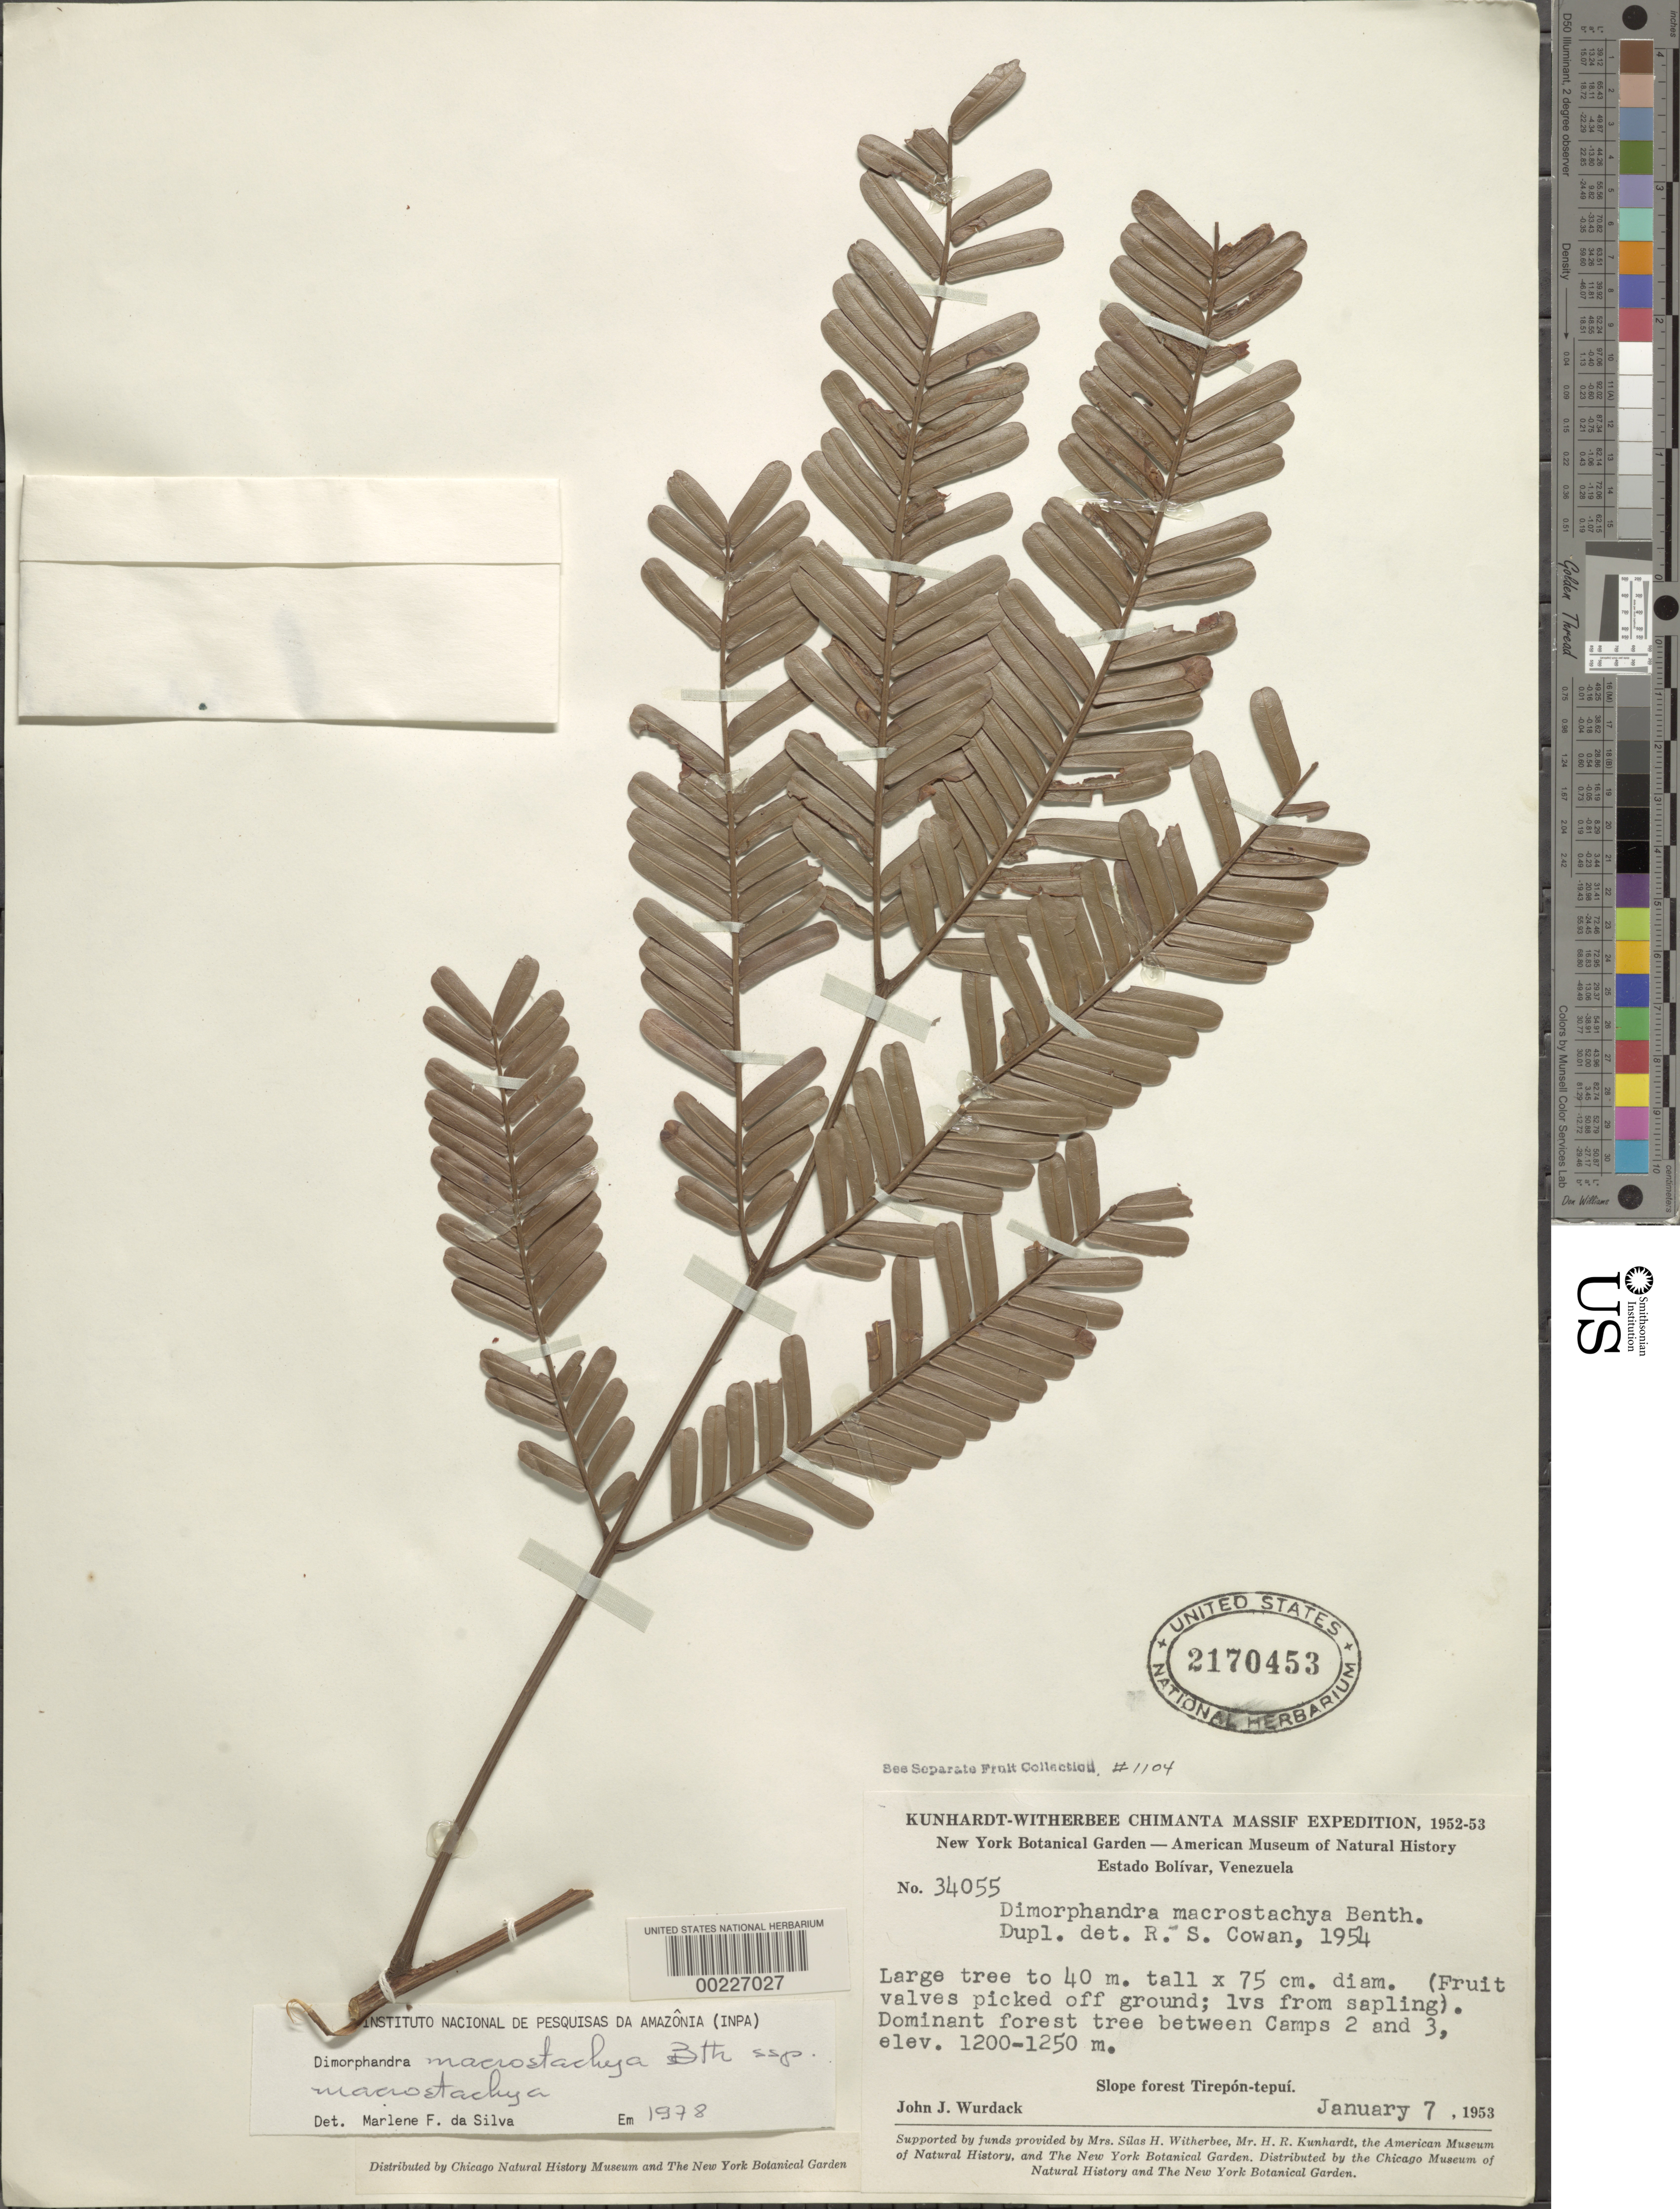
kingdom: Plantae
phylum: Tracheophyta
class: Magnoliopsida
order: Fabales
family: Fabaceae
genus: Dimorphandra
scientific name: Dimorphandra macrostachya subsp. macrostachya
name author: Benth.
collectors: J. J. Wurdack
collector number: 34055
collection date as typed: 07 Jan 1953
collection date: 1953-01-07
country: Venezuela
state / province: Bolivar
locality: Slope forest tirepon-tepui; between camps 2 and 3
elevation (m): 1200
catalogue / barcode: US 2170453